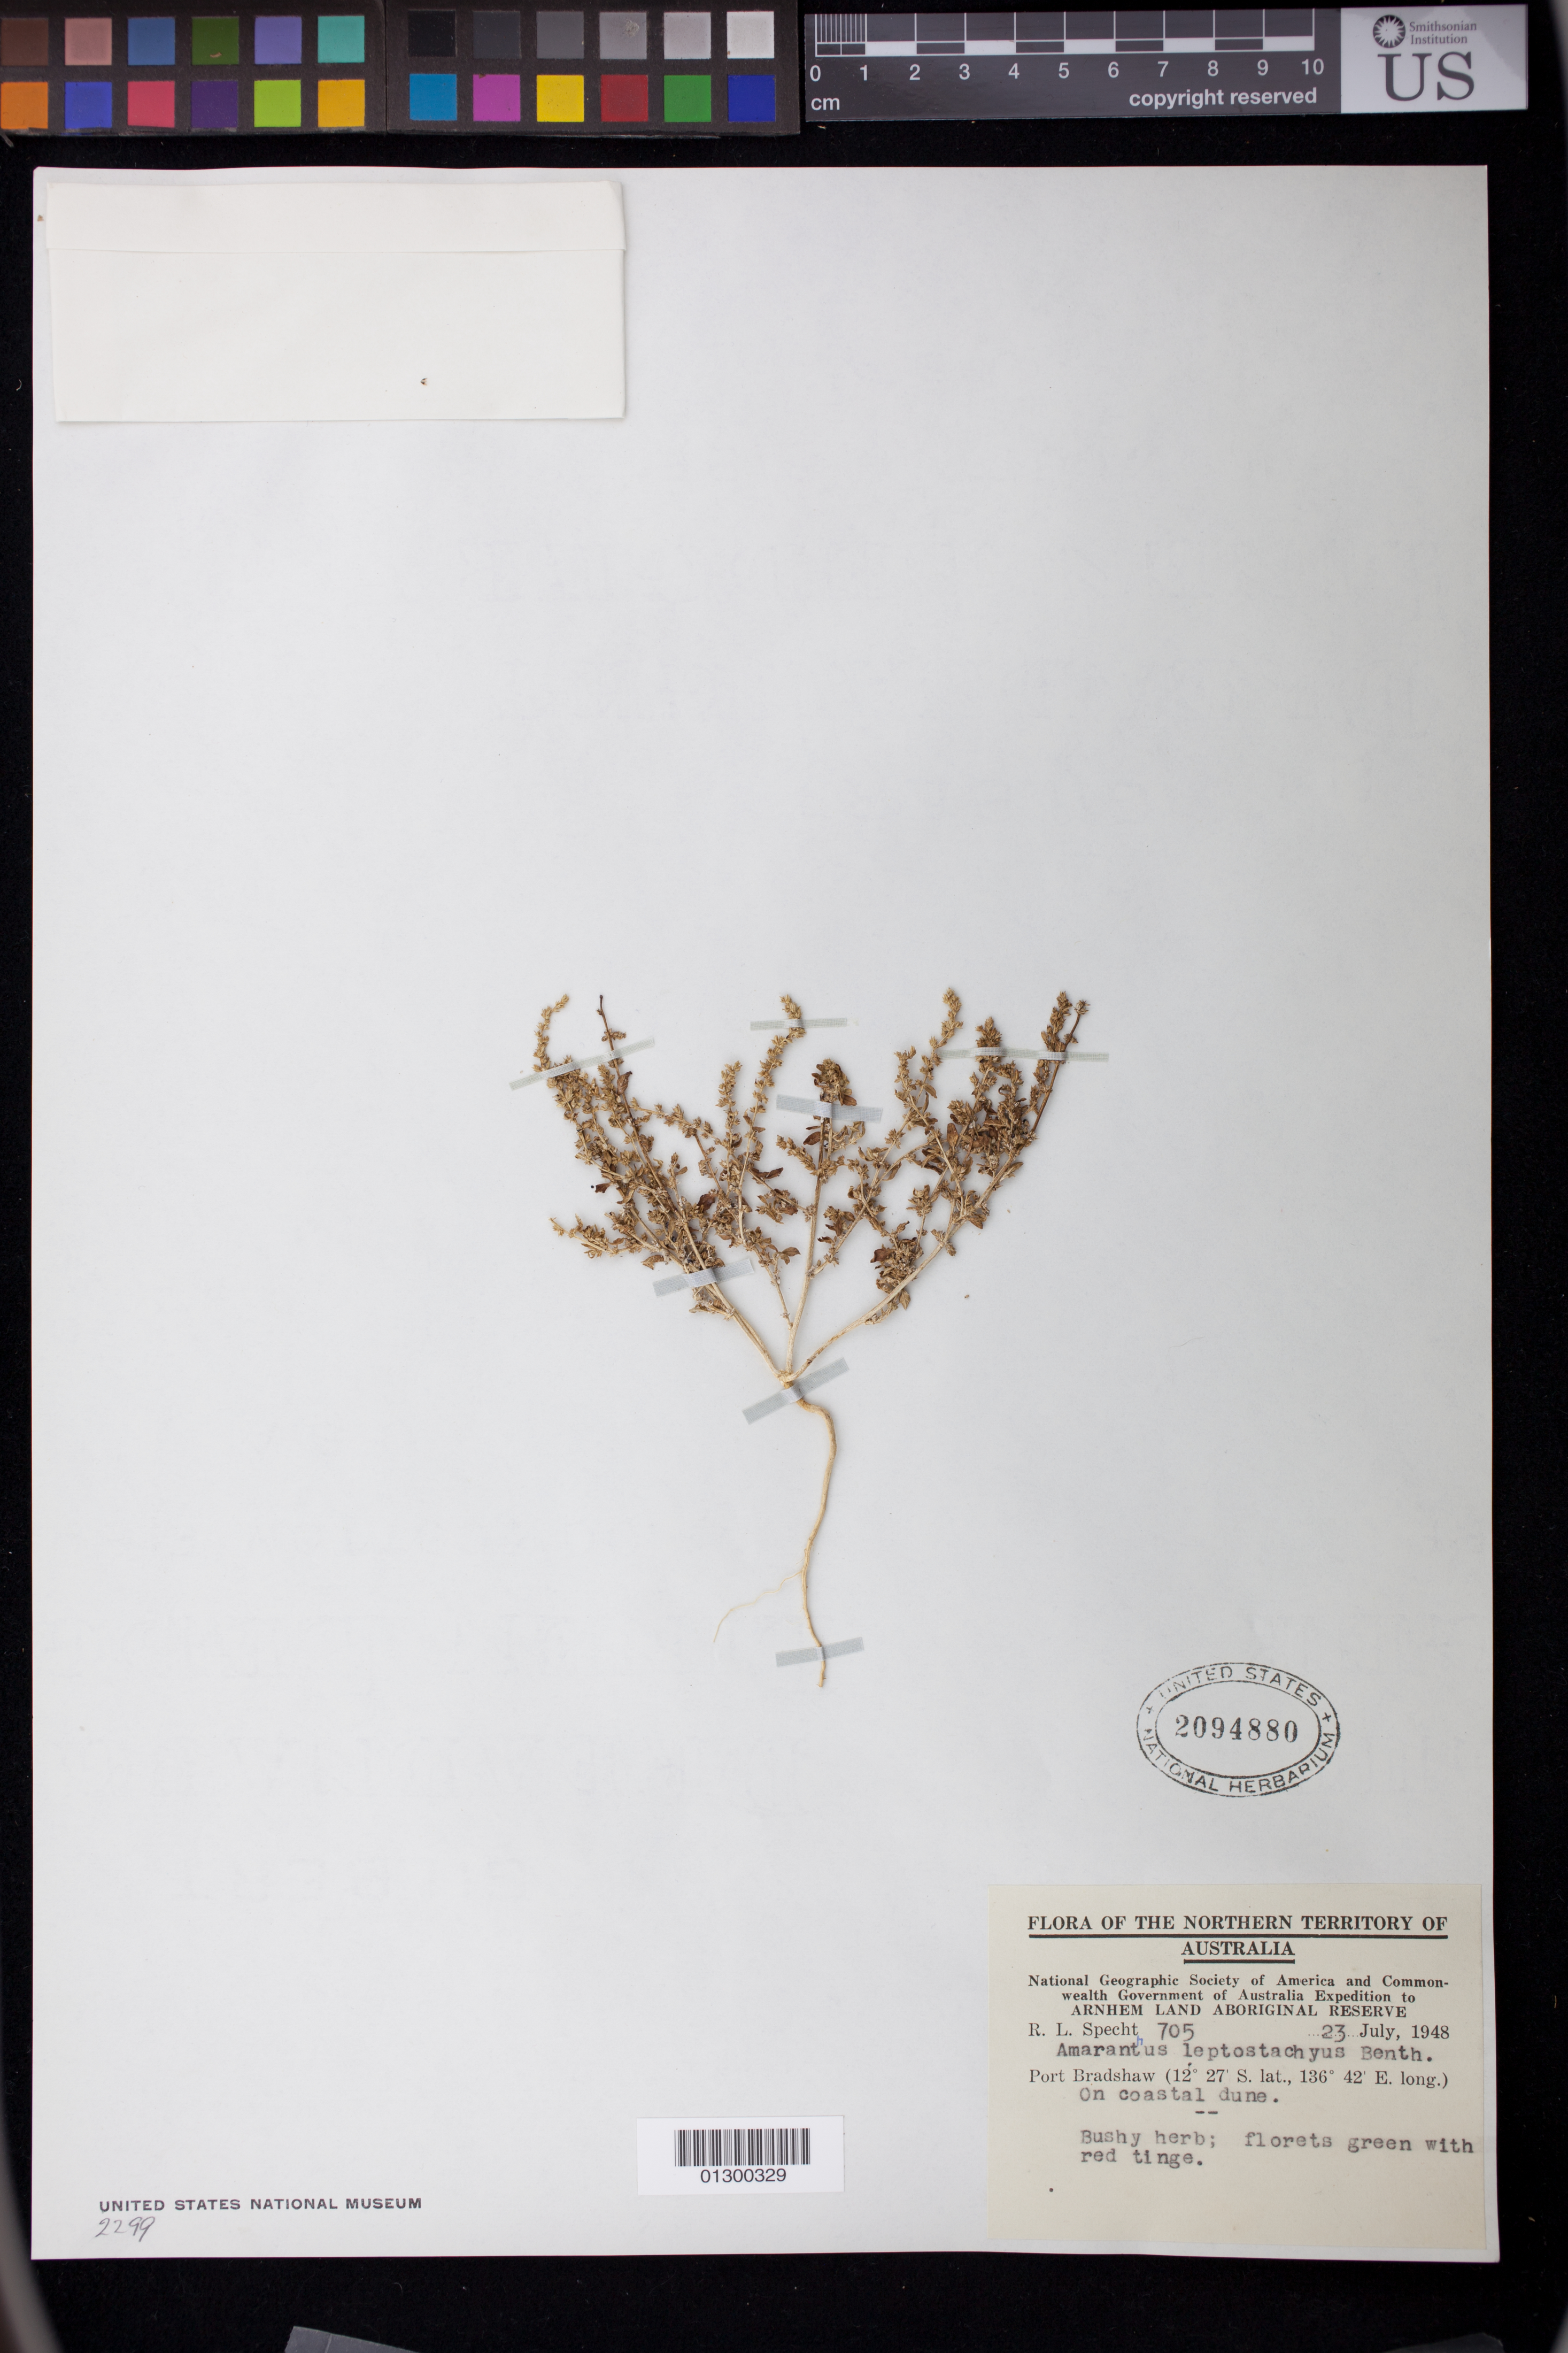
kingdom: Plantae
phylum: Tracheophyta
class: Magnoliopsida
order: Caryophyllales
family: Amaranthaceae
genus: Amaranthus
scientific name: Amaranthus leptostachyus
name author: Benth.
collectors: R. L. Specht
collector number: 705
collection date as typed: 23 Jul 1948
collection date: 1948-07-23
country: Australia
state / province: Northern Territory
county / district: East Arnhem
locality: Port Bradshaw.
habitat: On coastal dune.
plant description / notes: Bushy herb; florets green with red tinge.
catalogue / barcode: US 2094880